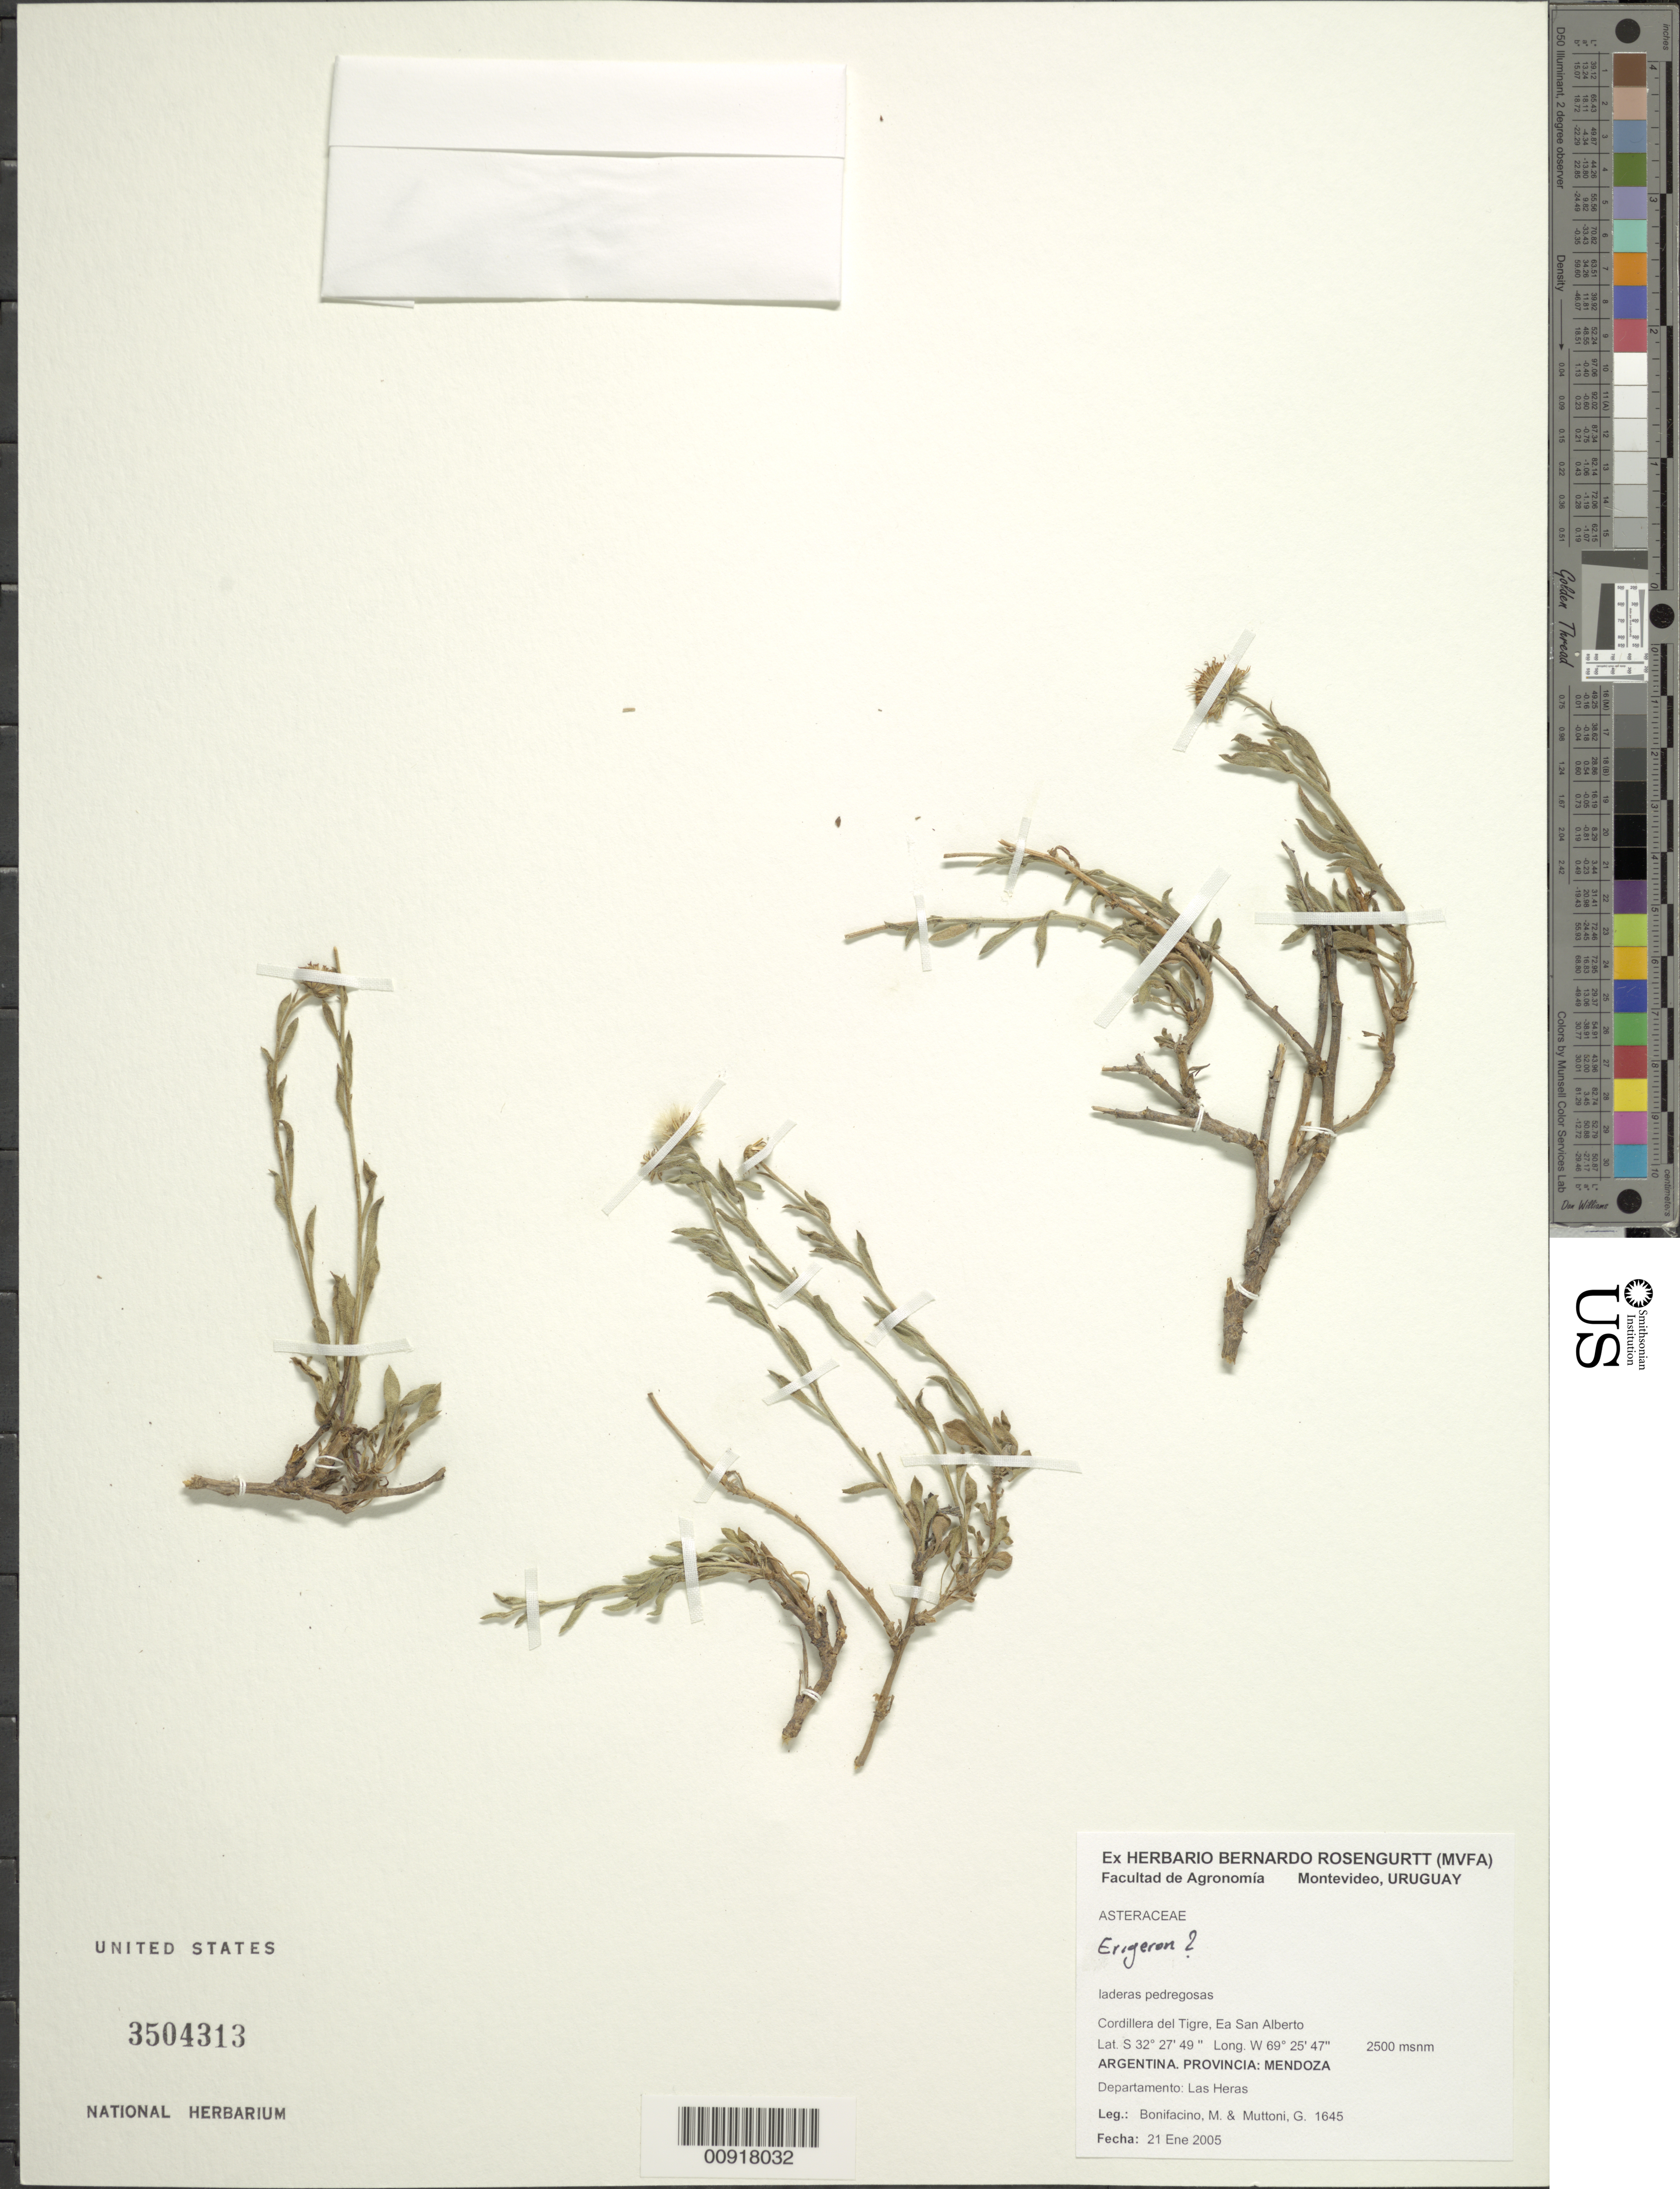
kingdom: Plantae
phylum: Tracheophyta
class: Magnoliopsida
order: Asterales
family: Asteraceae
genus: Erigeron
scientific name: Erigeron sp.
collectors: M. Bonifacino & G. Muttoni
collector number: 1645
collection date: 2005-01-21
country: Uruguay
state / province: Montevideo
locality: Montevideo. Cordillera del Tigre, Ea San Alberto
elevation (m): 2500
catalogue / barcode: US 3504313